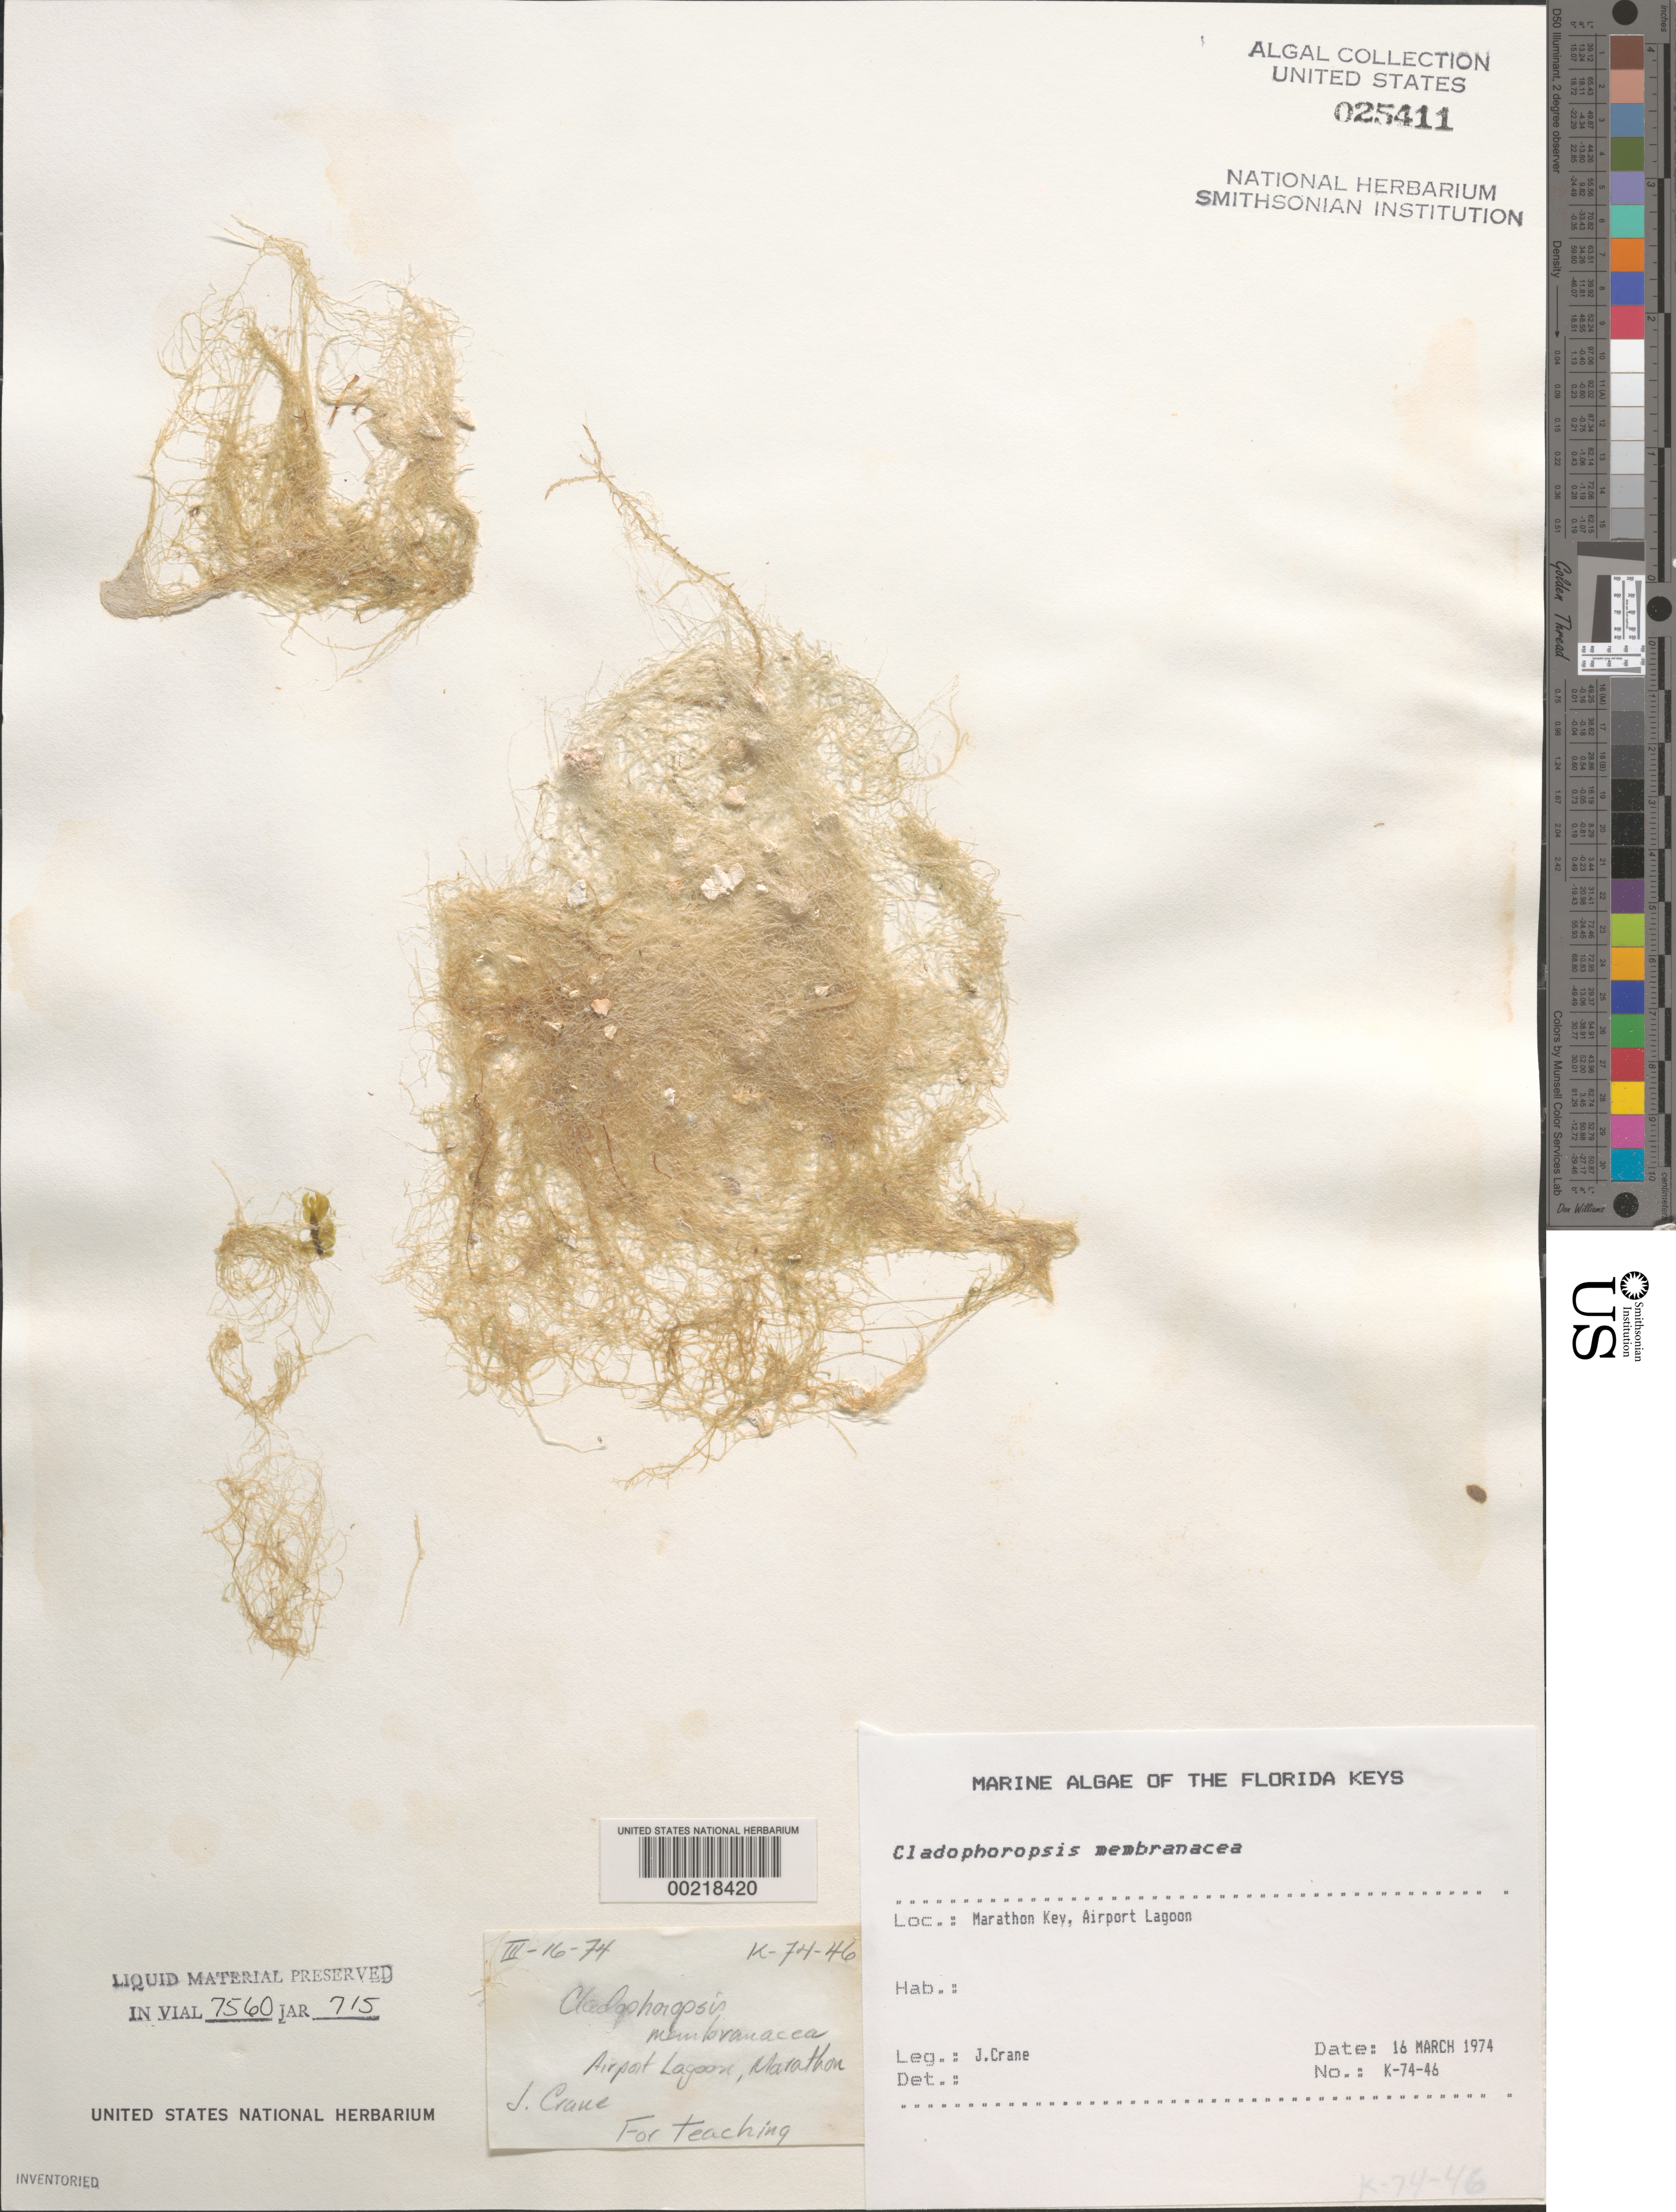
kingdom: Plantae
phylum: Chlorophyta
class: Ulvophyceae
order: Siphonocladales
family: Boodleaceae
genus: Cladophoropsis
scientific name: Cladophoropsis membranacea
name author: (Hofman-Bang) Børgesen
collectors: J. Crane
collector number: K-74-46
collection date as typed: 16 Mar 1974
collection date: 1974-03-16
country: United States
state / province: Florida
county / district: Monroe County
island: Key Vaca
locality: Marathon, airport lagoon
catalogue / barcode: US 25411